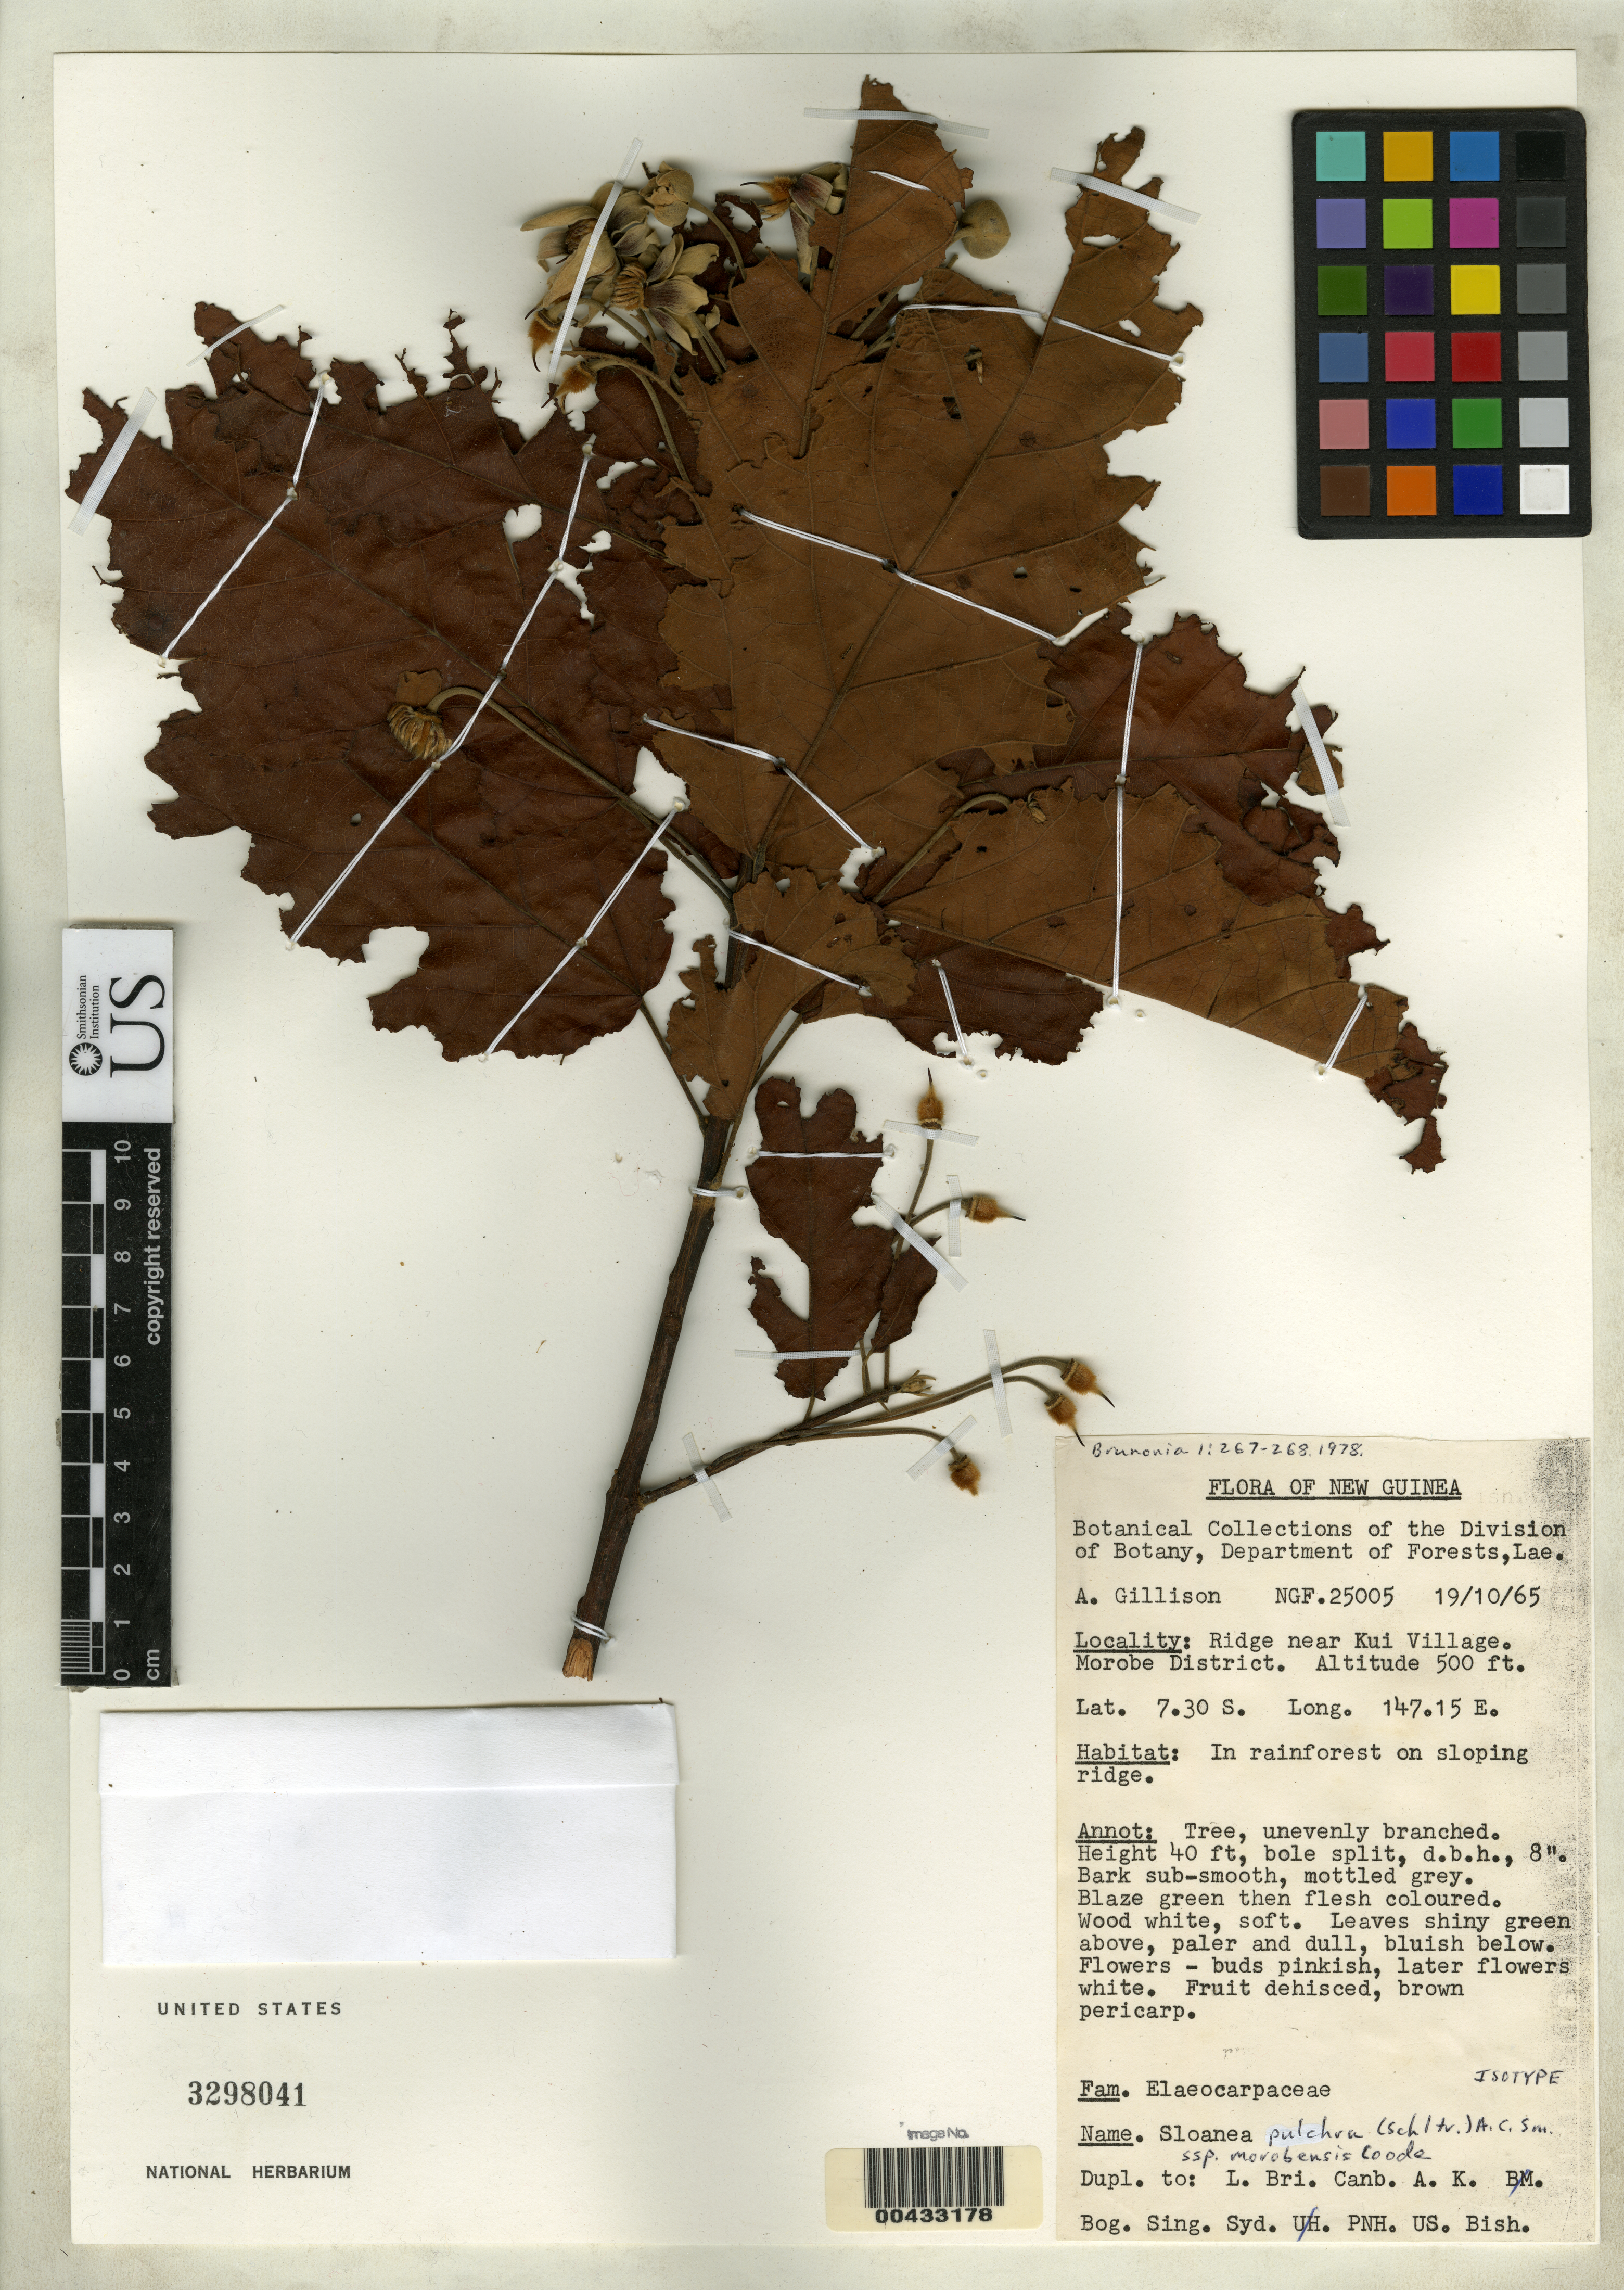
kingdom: Plantae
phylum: Tracheophyta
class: Magnoliopsida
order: Oxalidales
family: Elaeocarpaceae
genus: Sloanea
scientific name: Sloanea pulchra subsp. morobensis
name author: Coode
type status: Isotype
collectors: A. Gillison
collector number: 25005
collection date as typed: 19 Oct 1965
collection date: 1965-10-19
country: Papua New Guinea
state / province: Morobe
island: New Guinea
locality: Ridge near Kui village.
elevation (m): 152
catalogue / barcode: US 3298041